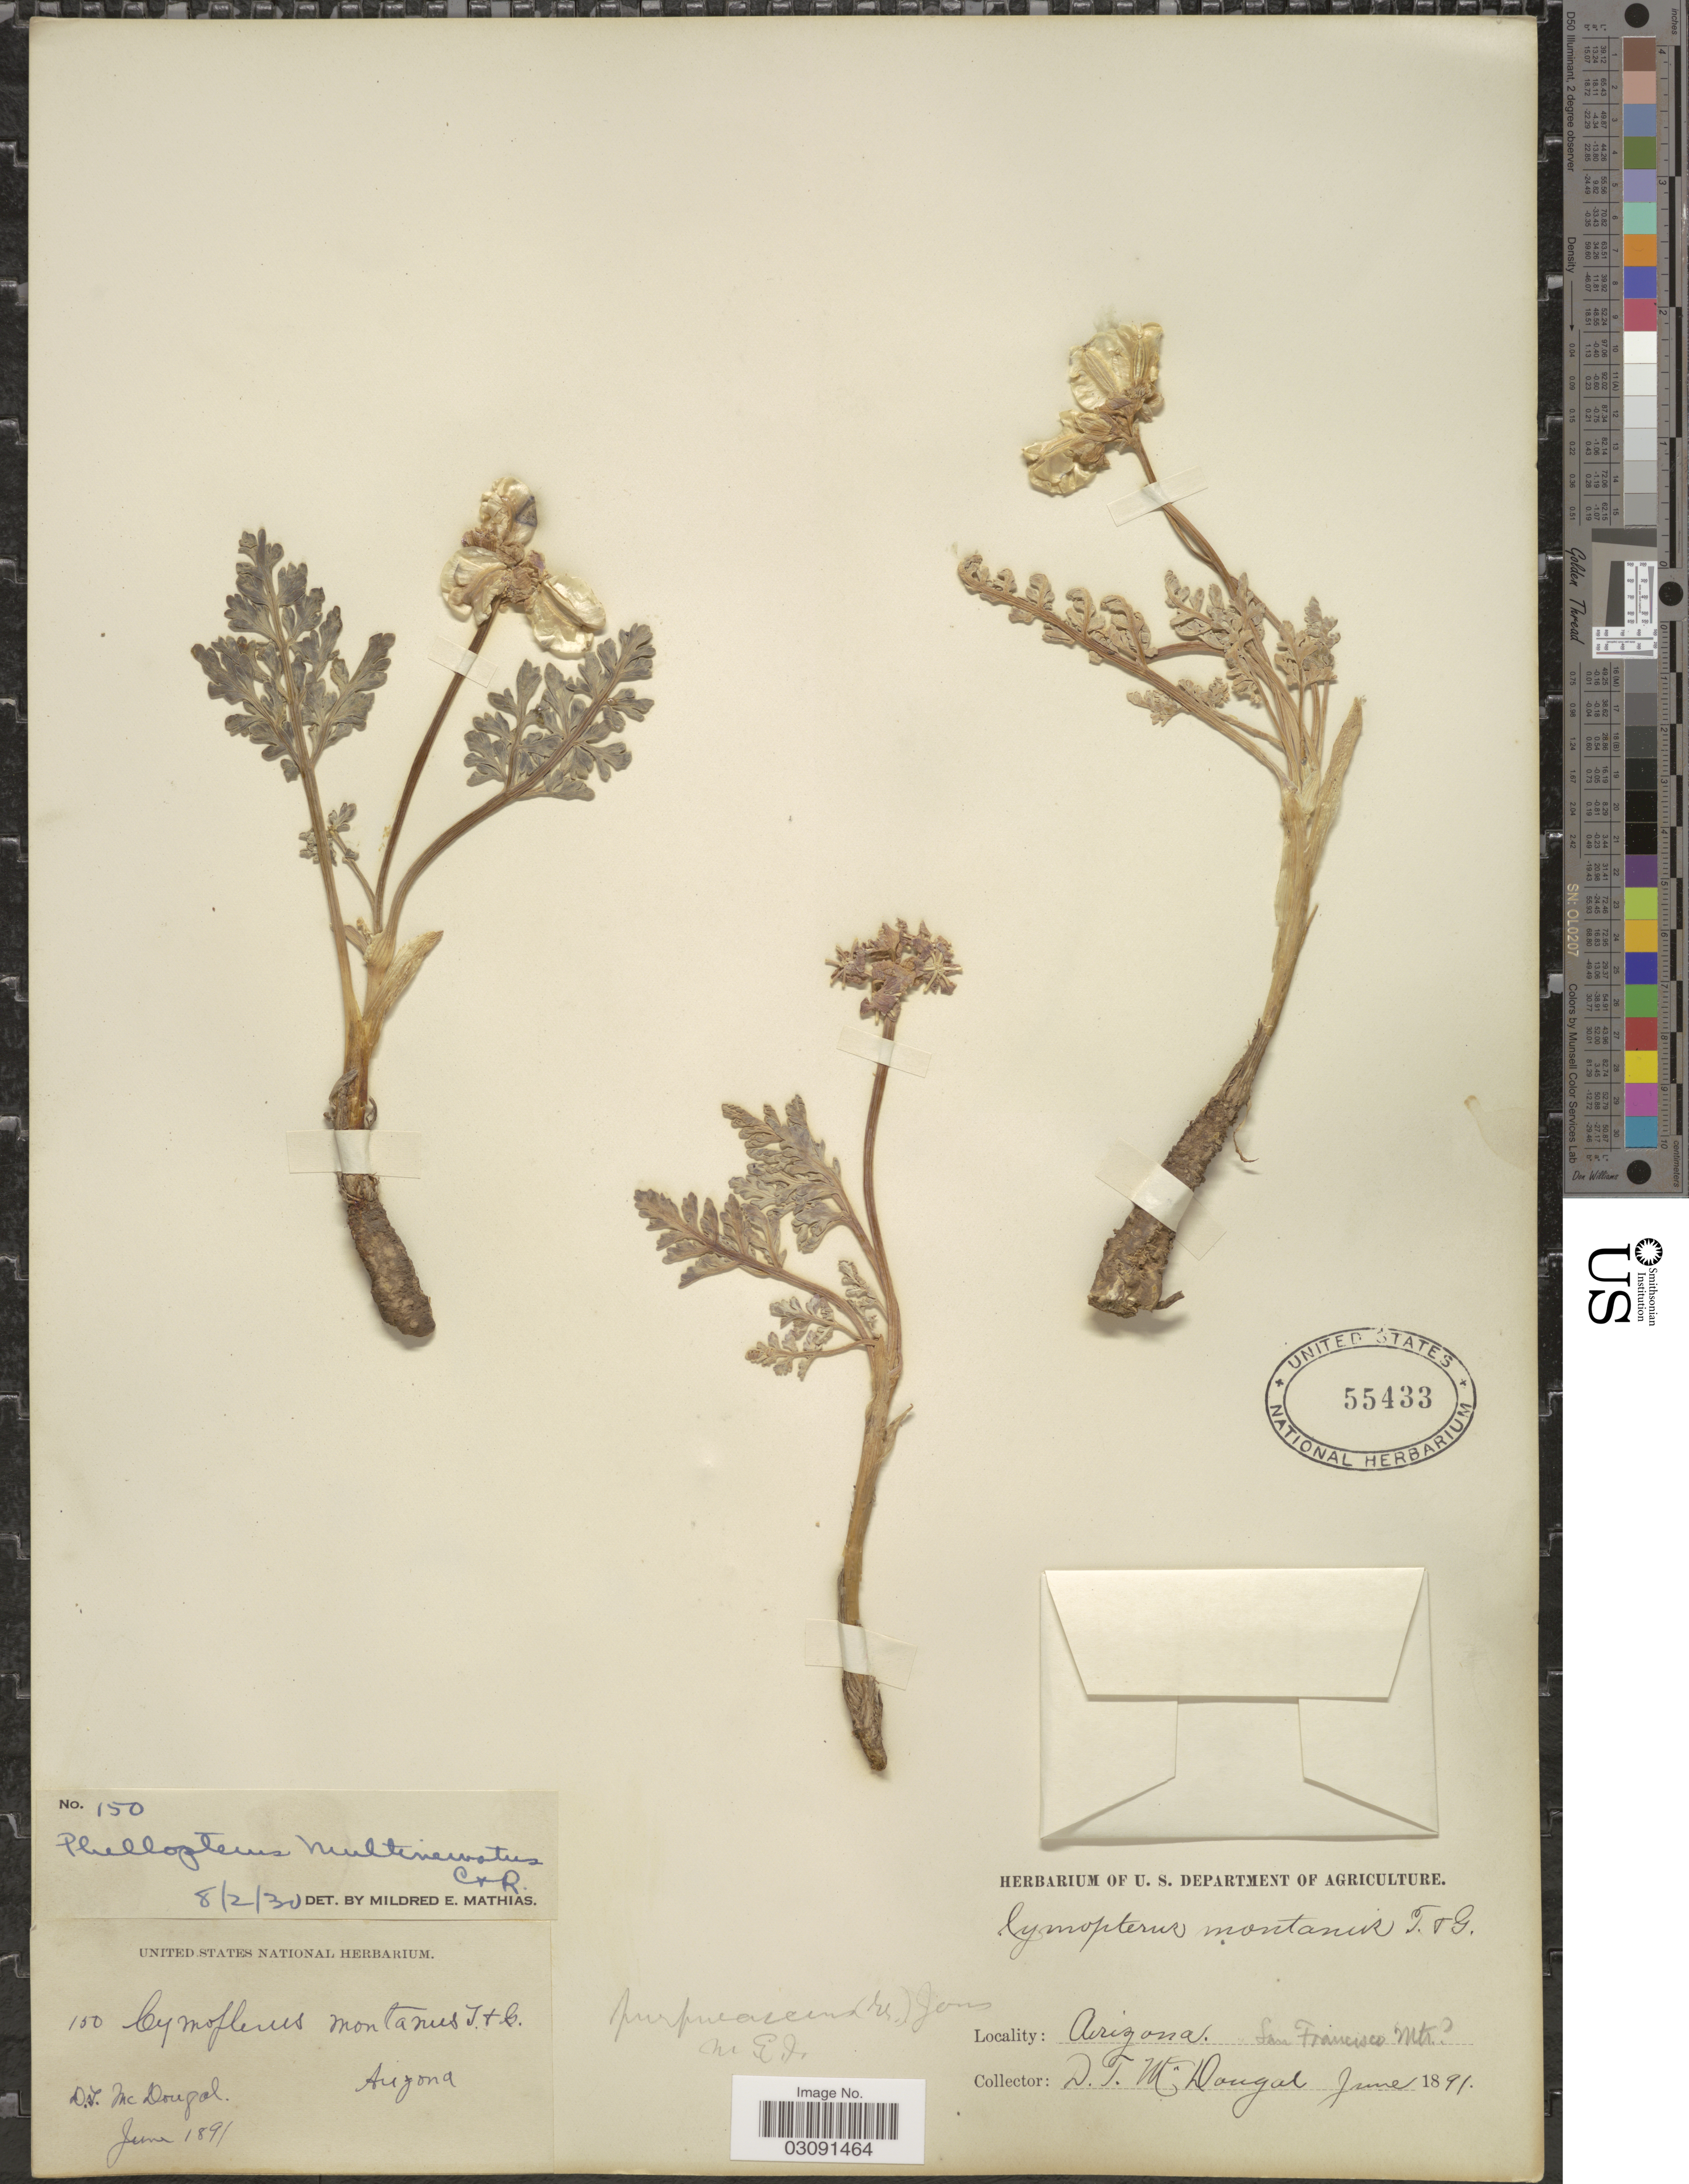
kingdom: Plantae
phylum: Tracheophyta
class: Magnoliopsida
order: Apiales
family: Apiaceae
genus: Cymopterus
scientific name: Cymopterus multinervatus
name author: (J.M. Coult.) Tidestr.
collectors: D. McDougal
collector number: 150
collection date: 1891-06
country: United States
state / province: Arizona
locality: San Francisco Mts. [unsure placement]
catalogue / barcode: US 55433